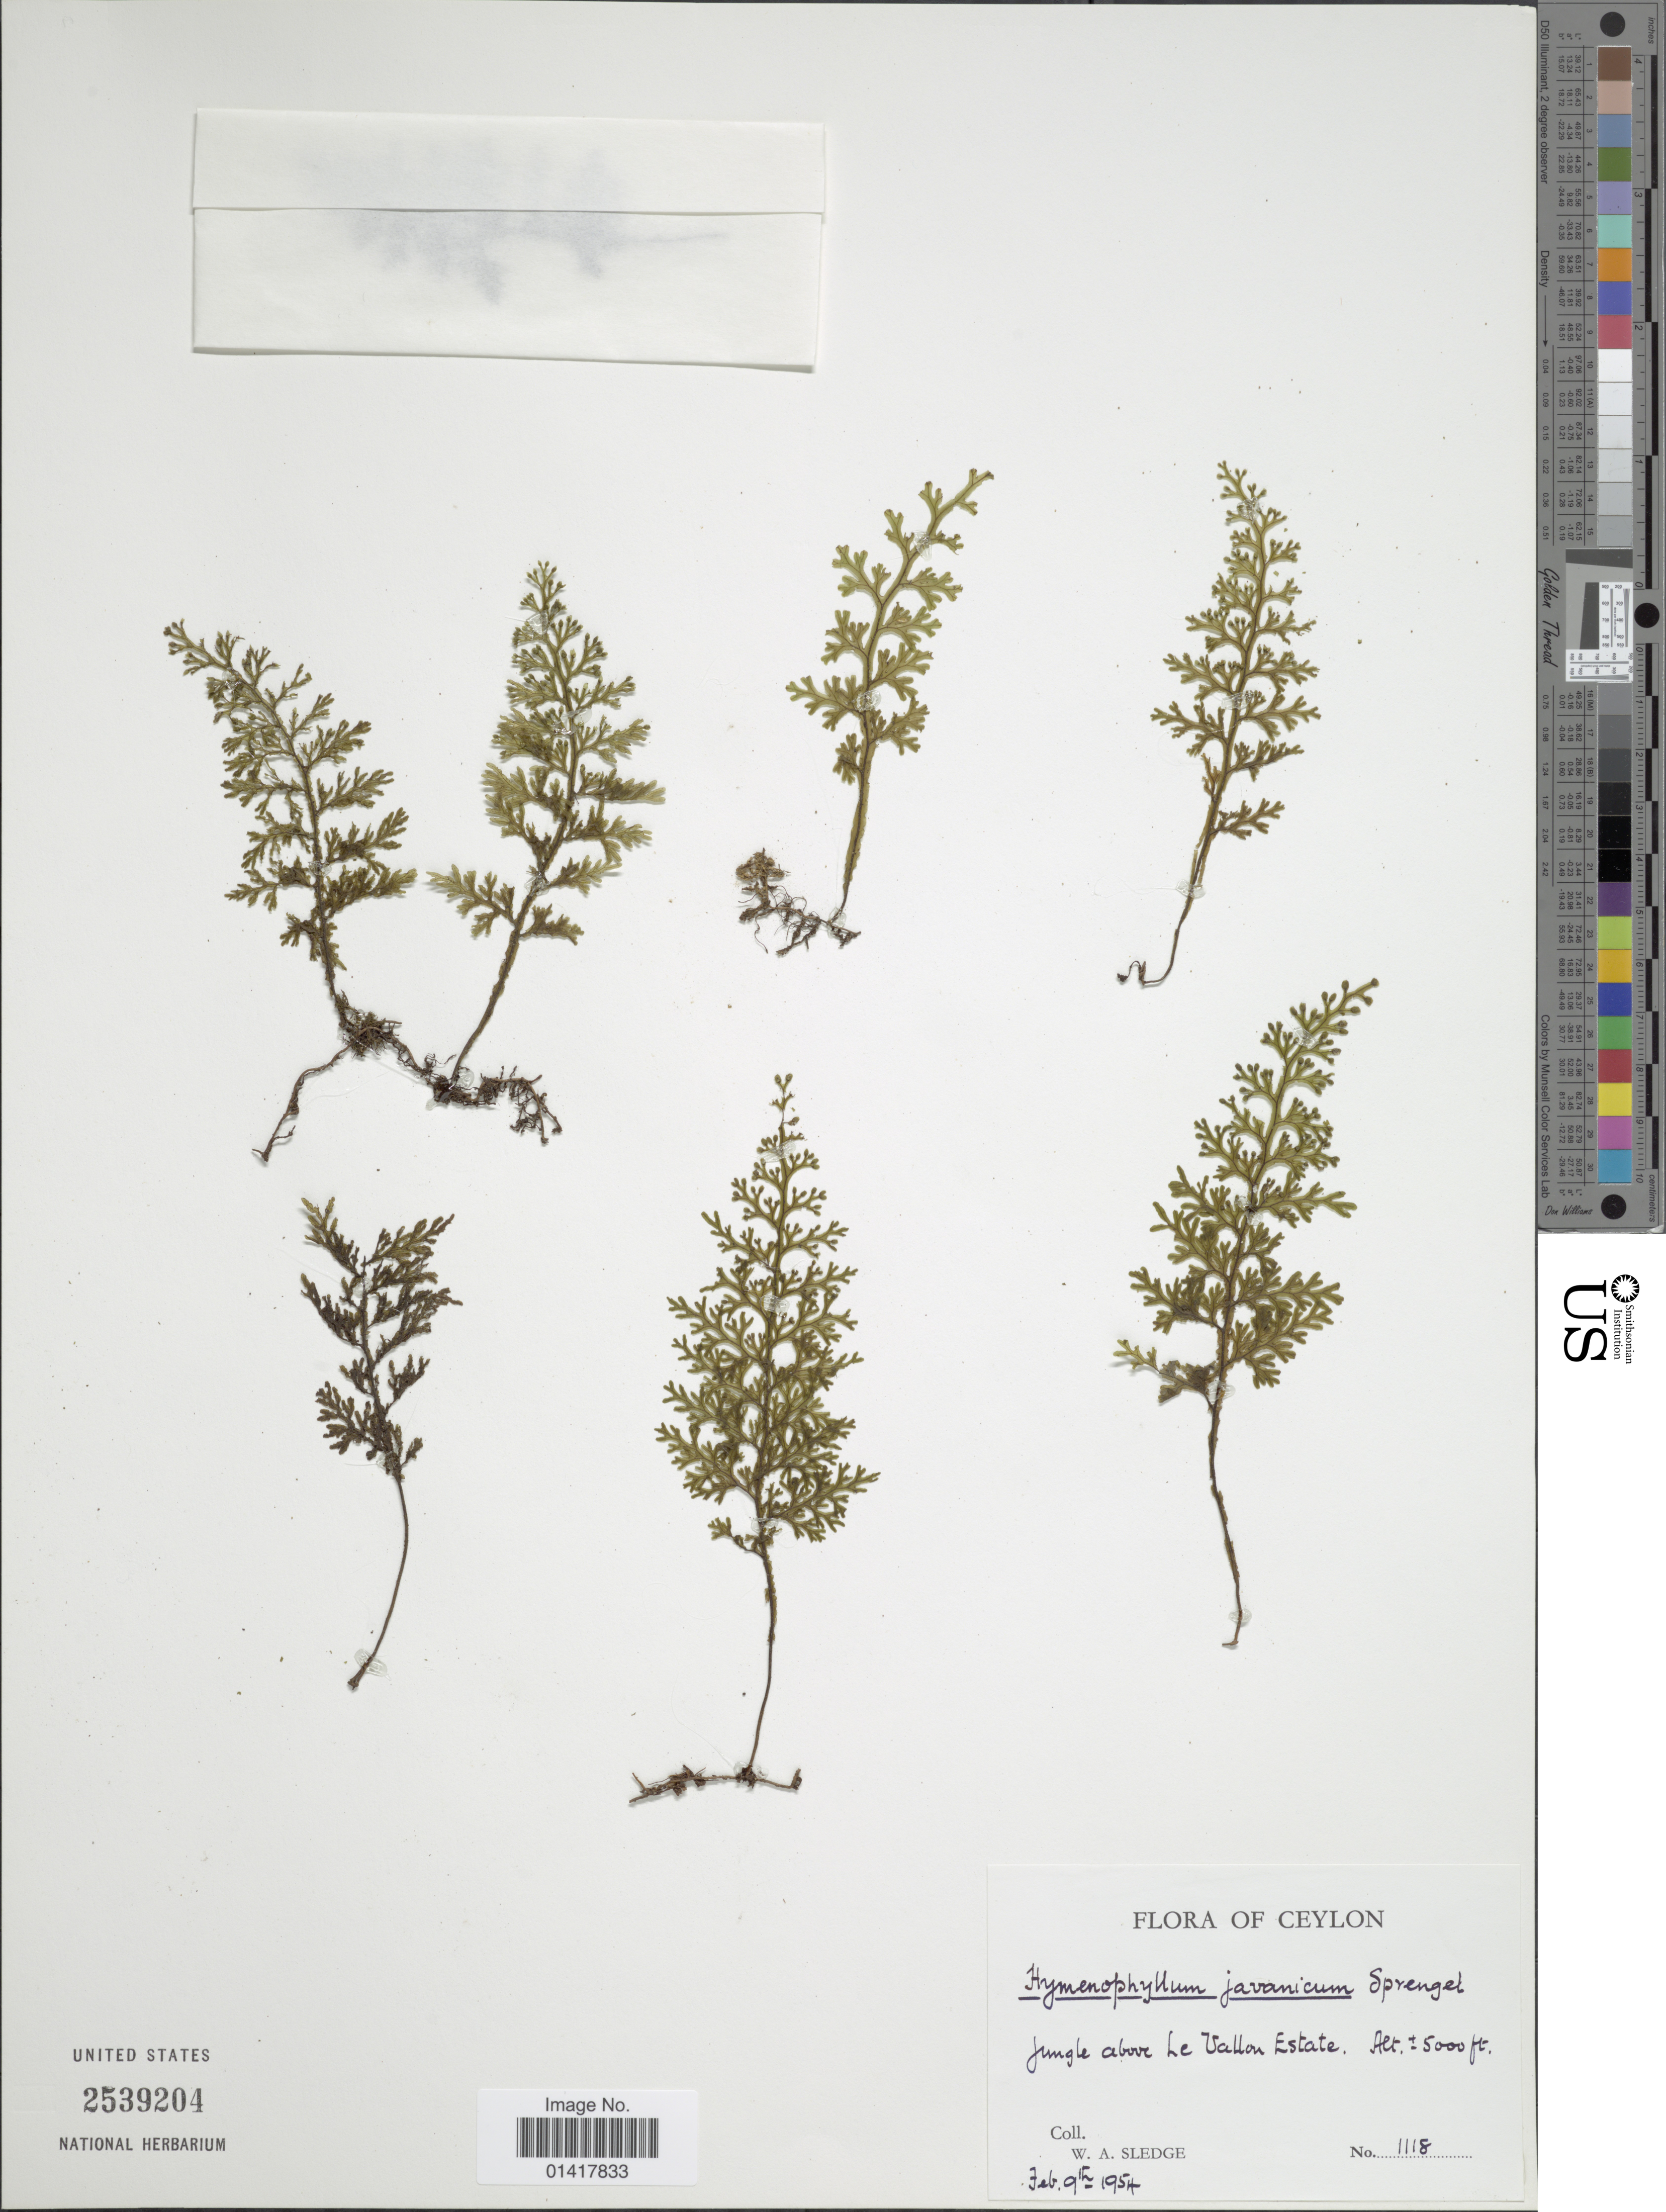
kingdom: Plantae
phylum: Tracheophyta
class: Polypodiopsida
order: Hymenophyllales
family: Hymenophyllaceae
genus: Hymenophyllum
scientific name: Hymenophyllum javanicum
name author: Spreng.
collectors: W. A. Sledge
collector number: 1118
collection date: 1954-02-09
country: Sri Lanka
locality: Ceylon, Jungle above Le Vallon Estate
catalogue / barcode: US 2539204